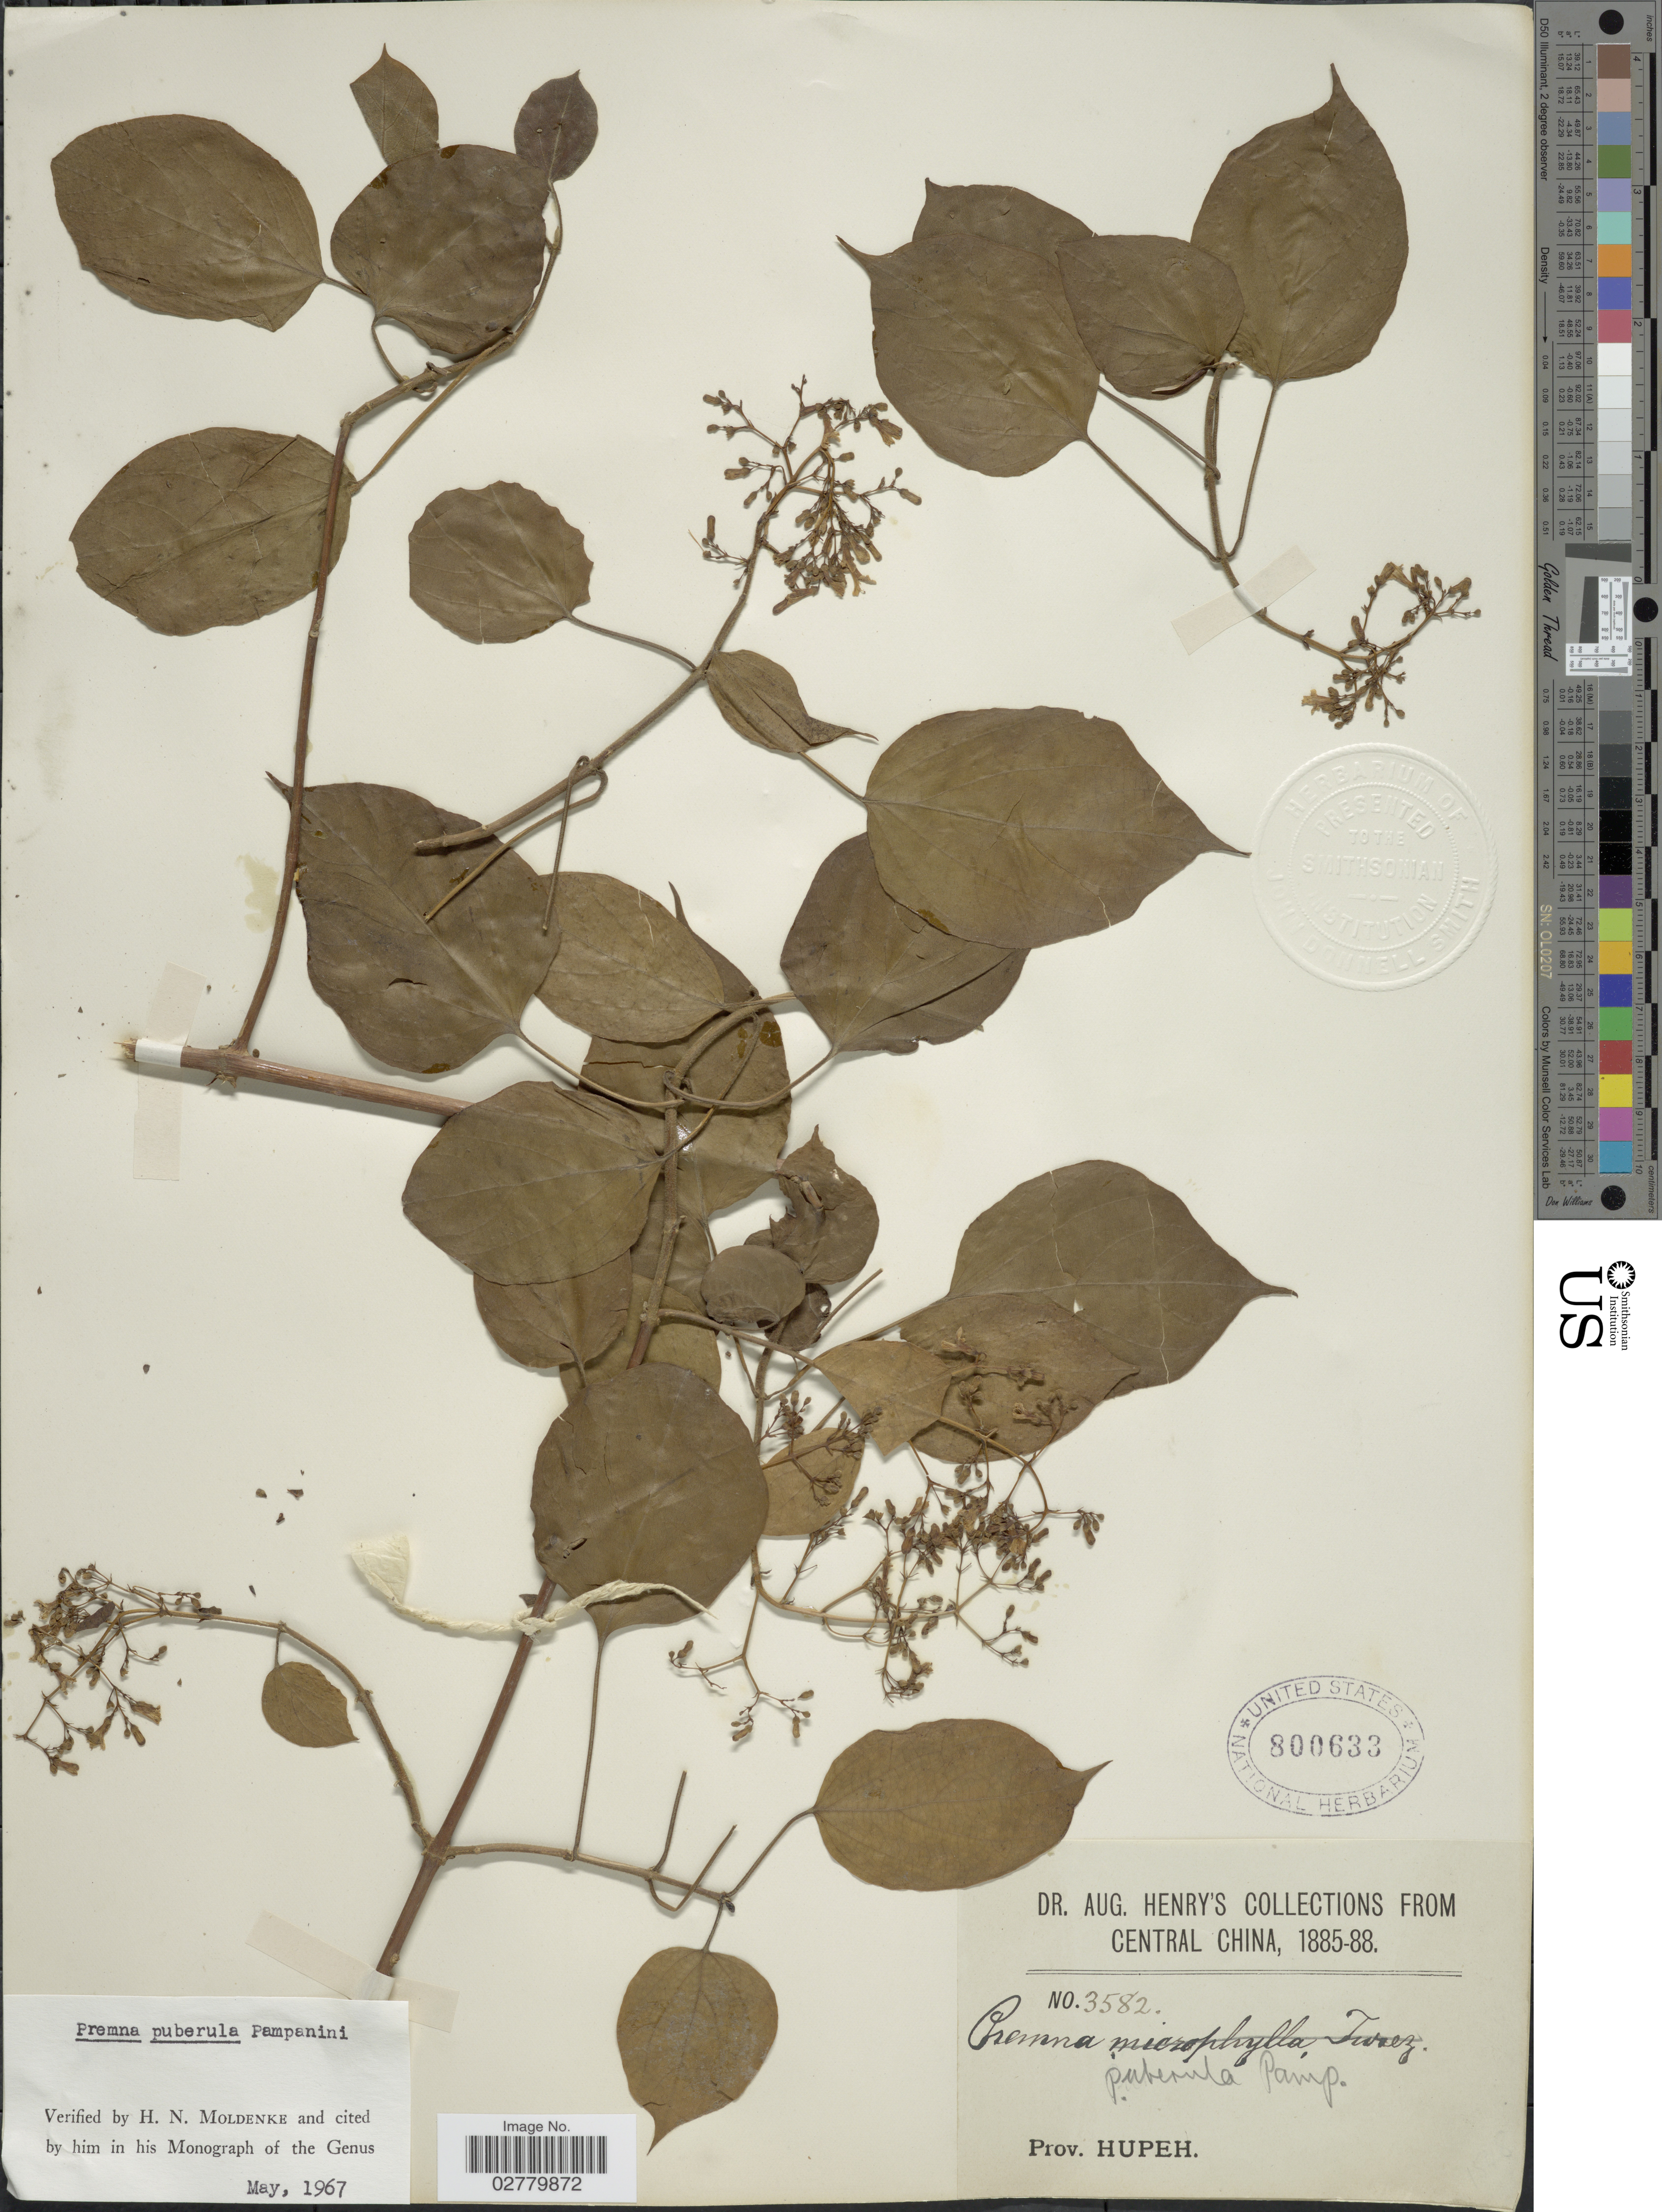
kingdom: Plantae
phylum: Tracheophyta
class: Magnoliopsida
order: Lamiales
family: Lamiaceae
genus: Premna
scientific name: Premna puberula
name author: Pamp.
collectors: A. Henry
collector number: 3582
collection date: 1885/1888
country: China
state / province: Hubei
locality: Central China. Prov. Hupeh.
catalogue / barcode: US 800633